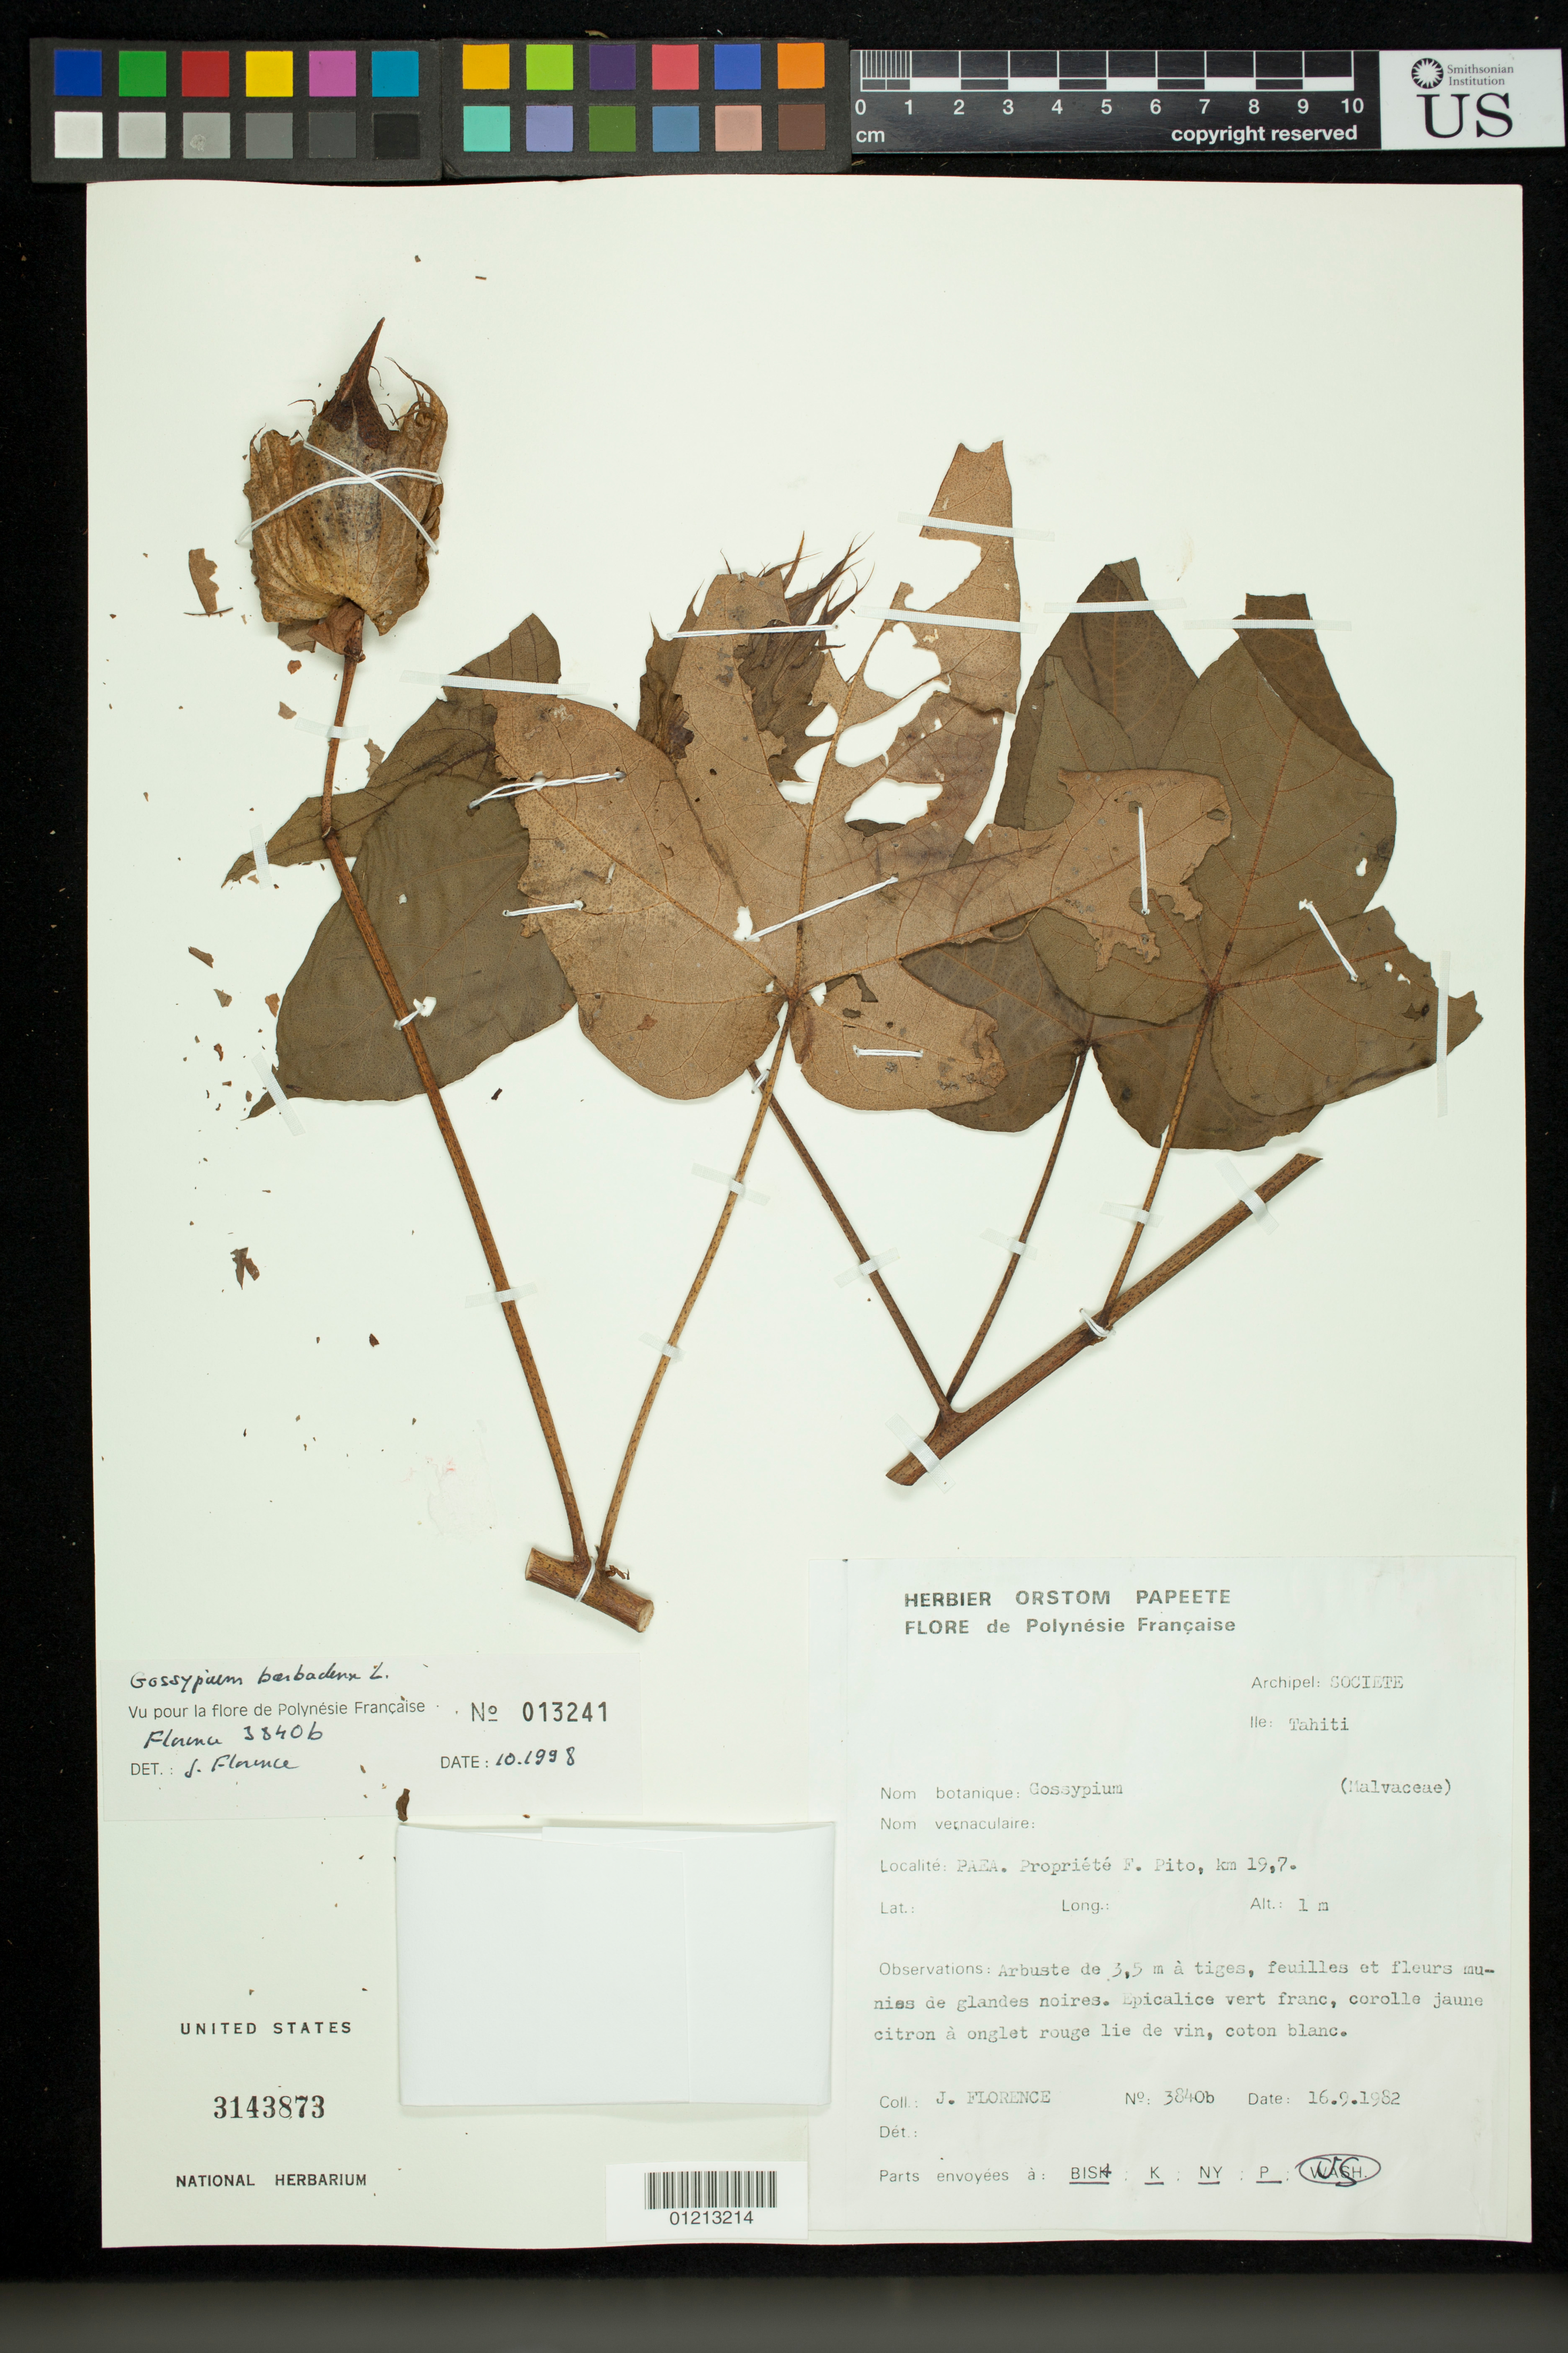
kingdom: Plantae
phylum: Tracheophyta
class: Magnoliopsida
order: Malvales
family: Malvaceae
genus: Gossypium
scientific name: Gossypium barbadense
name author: L.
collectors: J. Florence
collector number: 3840b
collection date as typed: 16 Sep 1982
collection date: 1982-09-16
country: French Polynesia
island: Tahiti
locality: Archipel: Societe. Ile: Tahiti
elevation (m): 1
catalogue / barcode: US 3143873